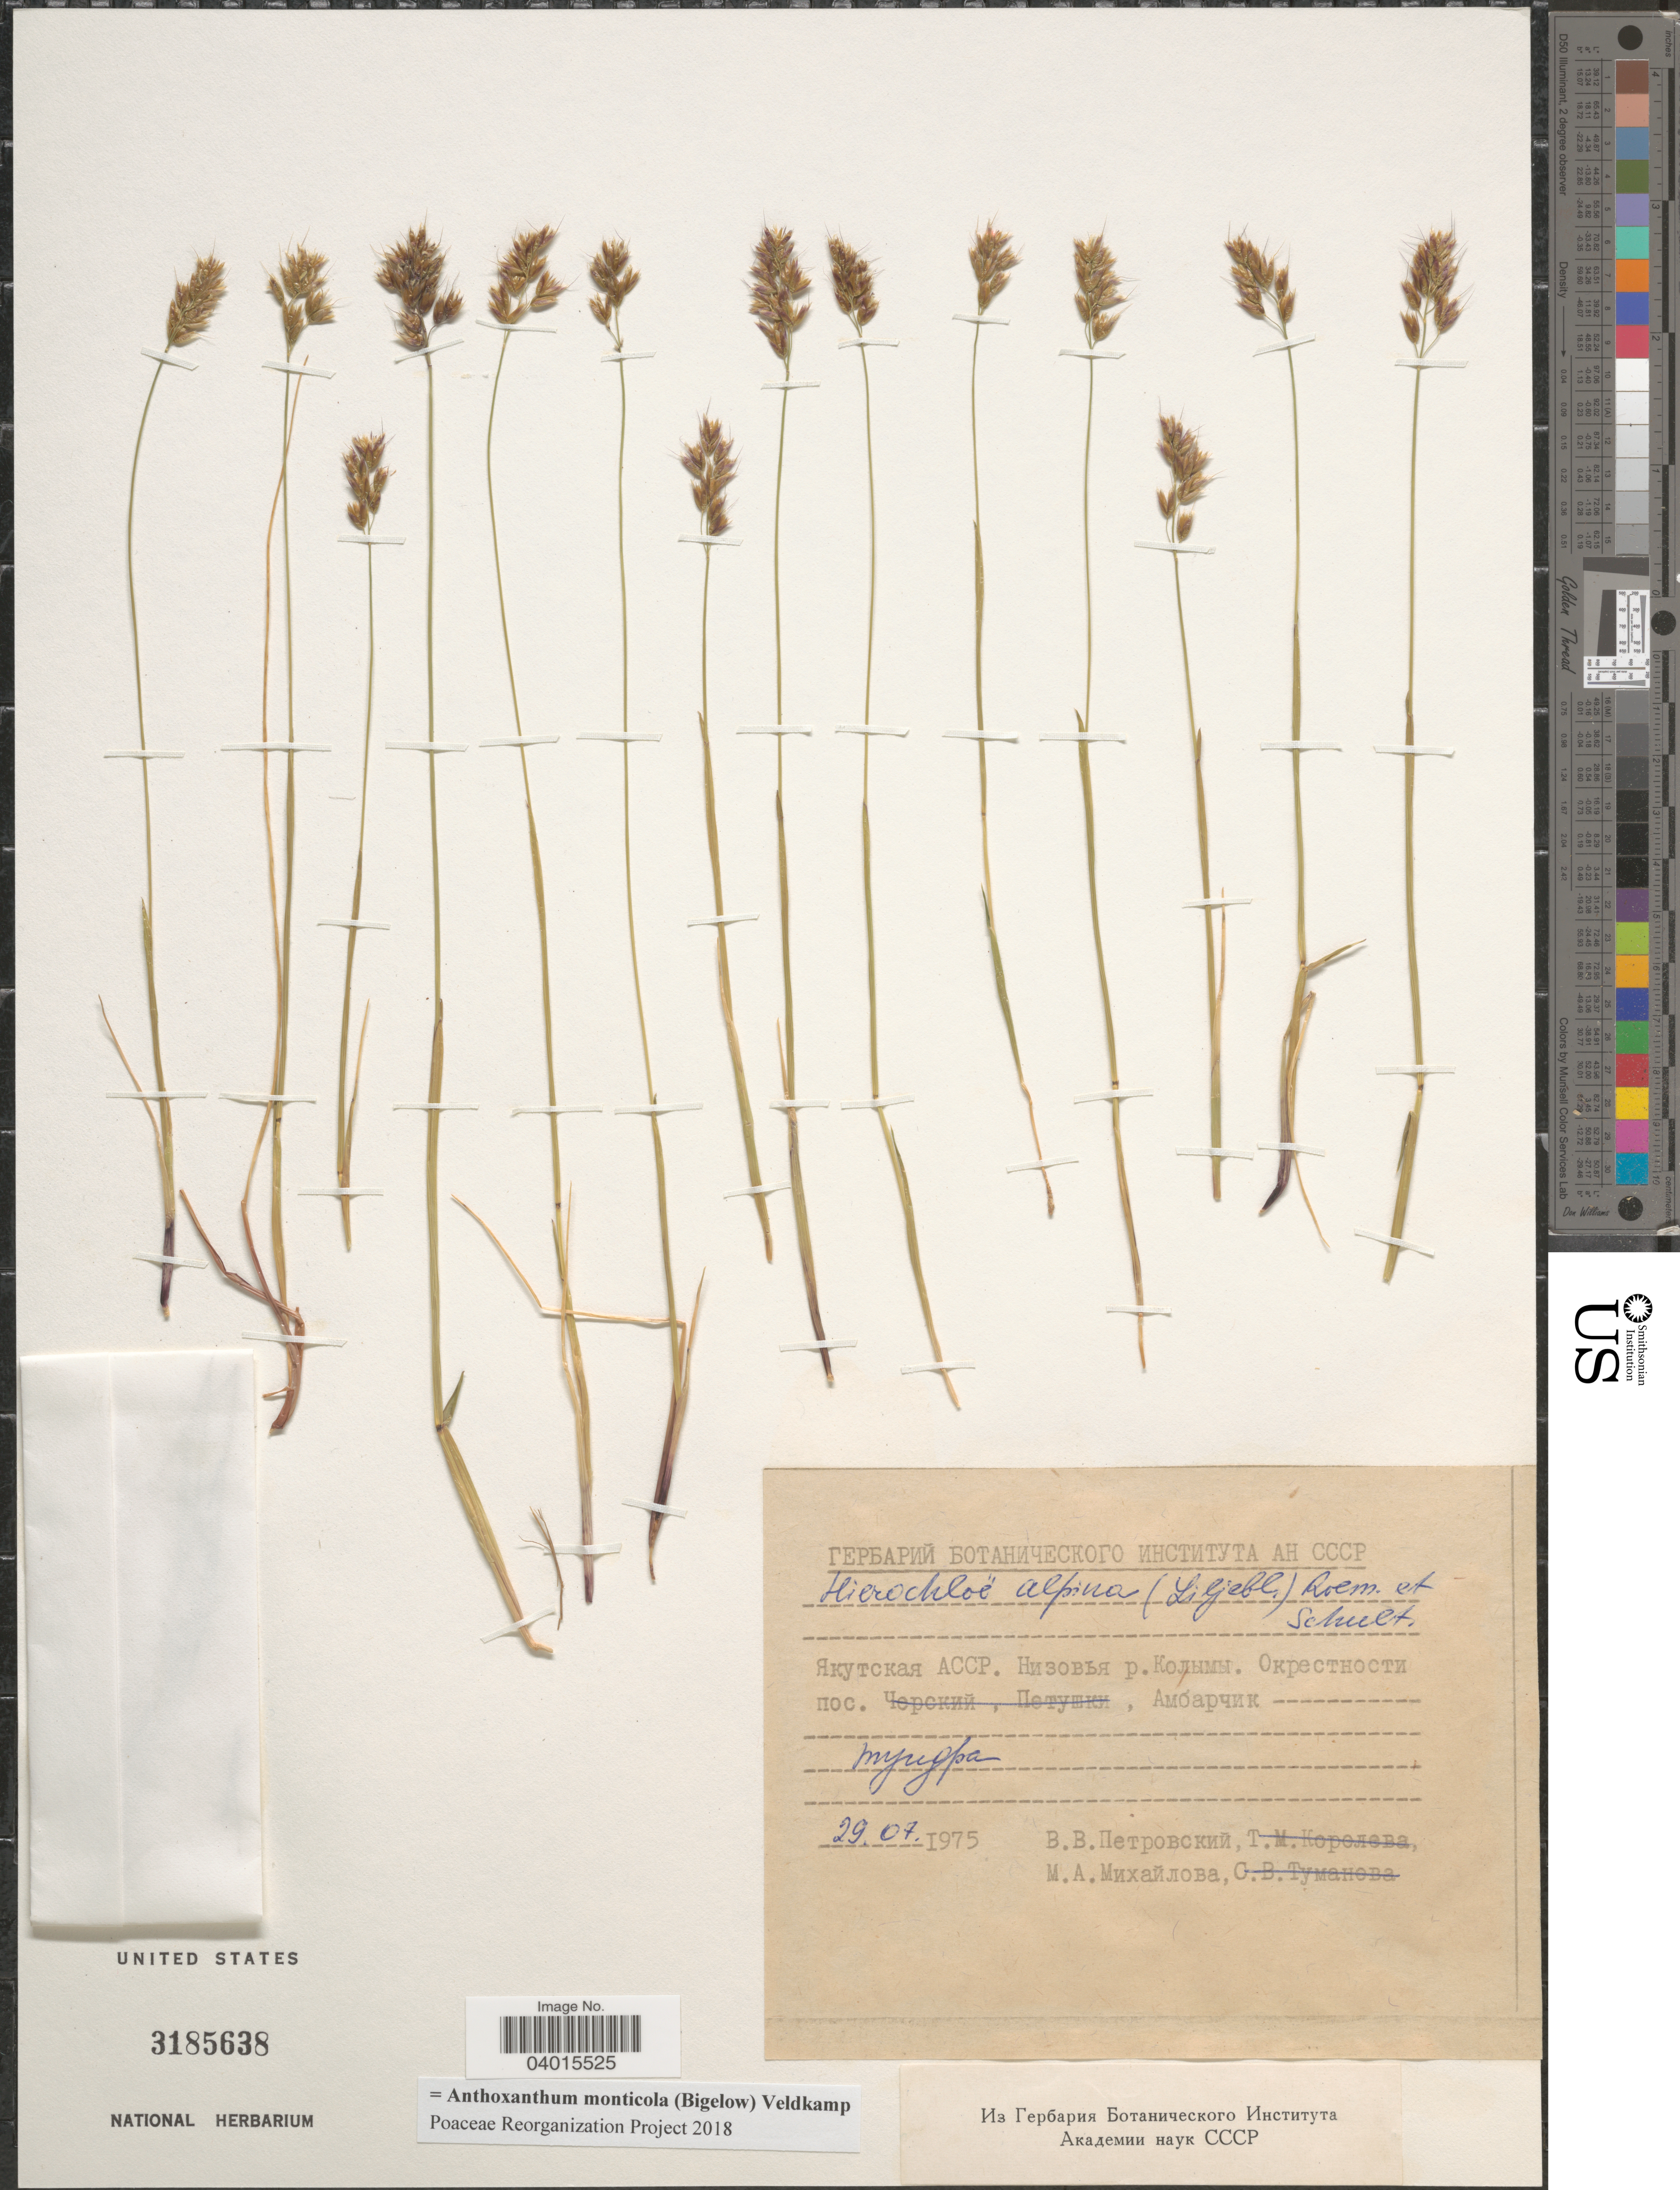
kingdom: Plantae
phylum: Tracheophyta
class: Liliopsida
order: Poales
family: Poaceae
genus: Anthoxanthum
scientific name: Anthoxanthum monticola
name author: (Bigelow) Veldkamp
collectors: V. Petrovskiy & M. Mikhailova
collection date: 1975-07-29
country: Russian Federation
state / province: Sakha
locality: River Komyma near village Ambarchik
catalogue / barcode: US 3185638